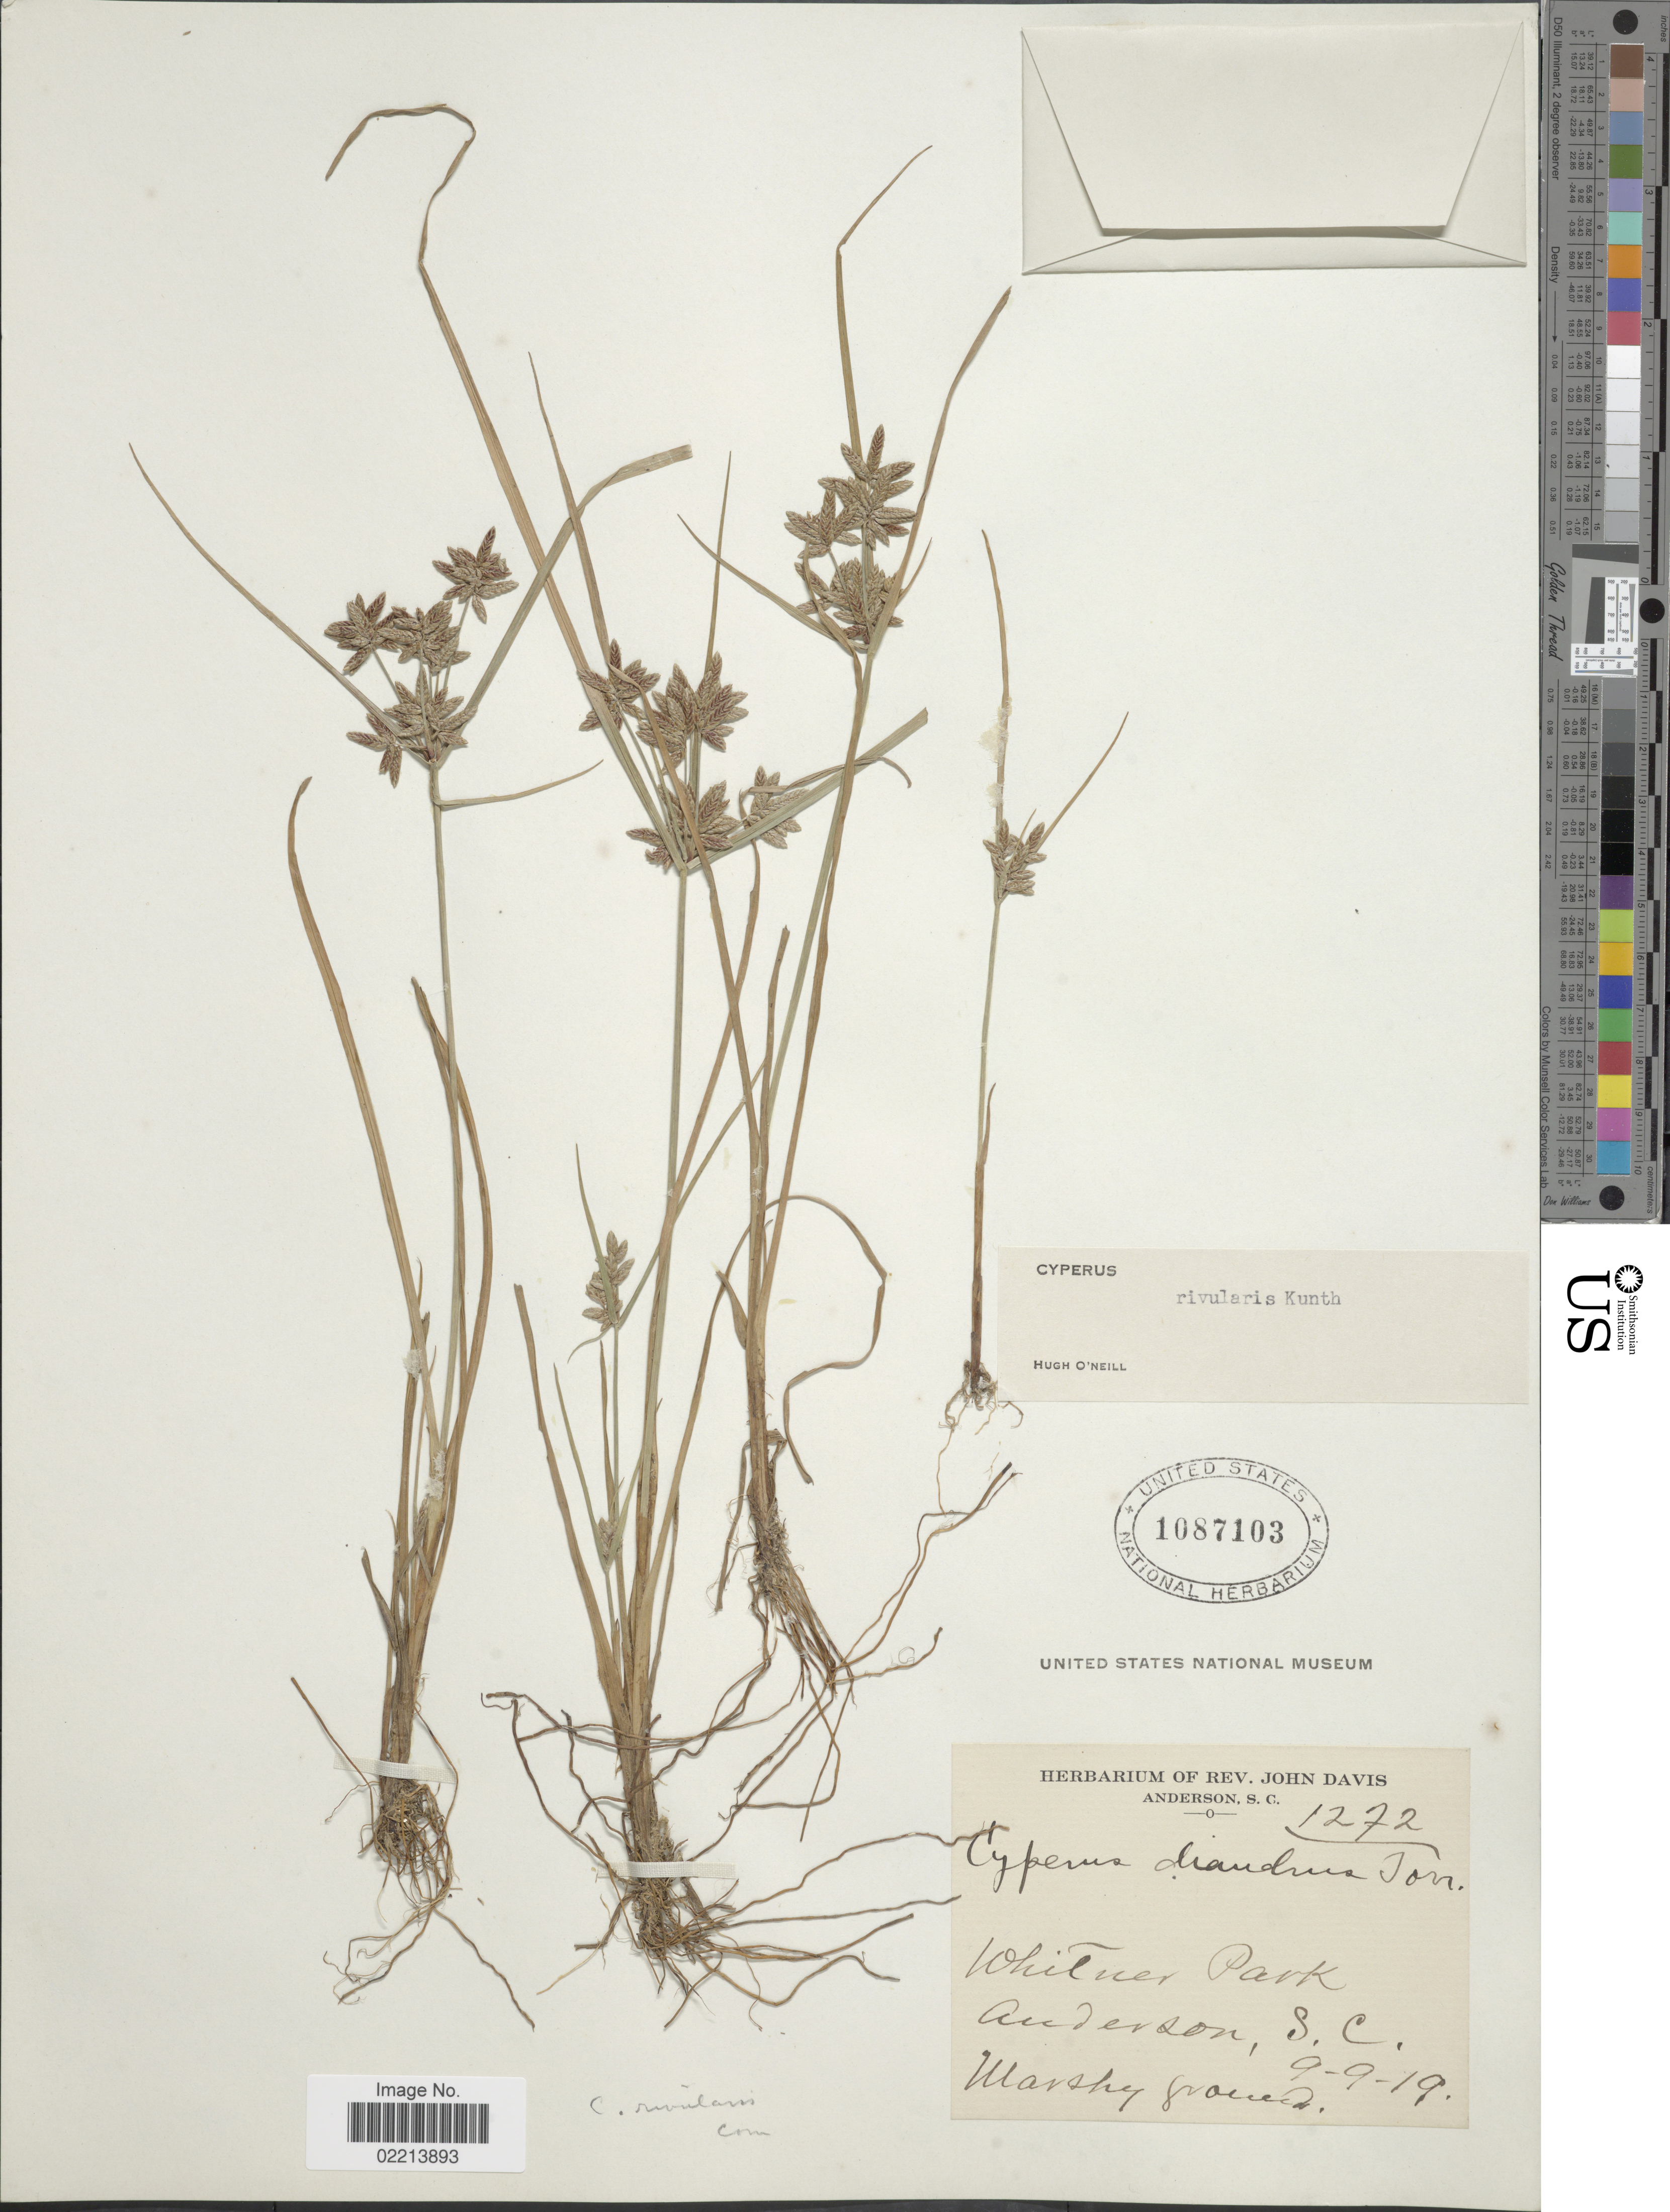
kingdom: Plantae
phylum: Tracheophyta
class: Liliopsida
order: Poales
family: Cyperaceae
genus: Cyperus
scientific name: Cyperus bipartitus Torr.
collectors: ex herb. Rev. John Davis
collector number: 1272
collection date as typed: Transcribed d/m/y: 9/9/19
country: United States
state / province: South Carolina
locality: Whitner Park. Anderson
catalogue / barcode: US 1087103